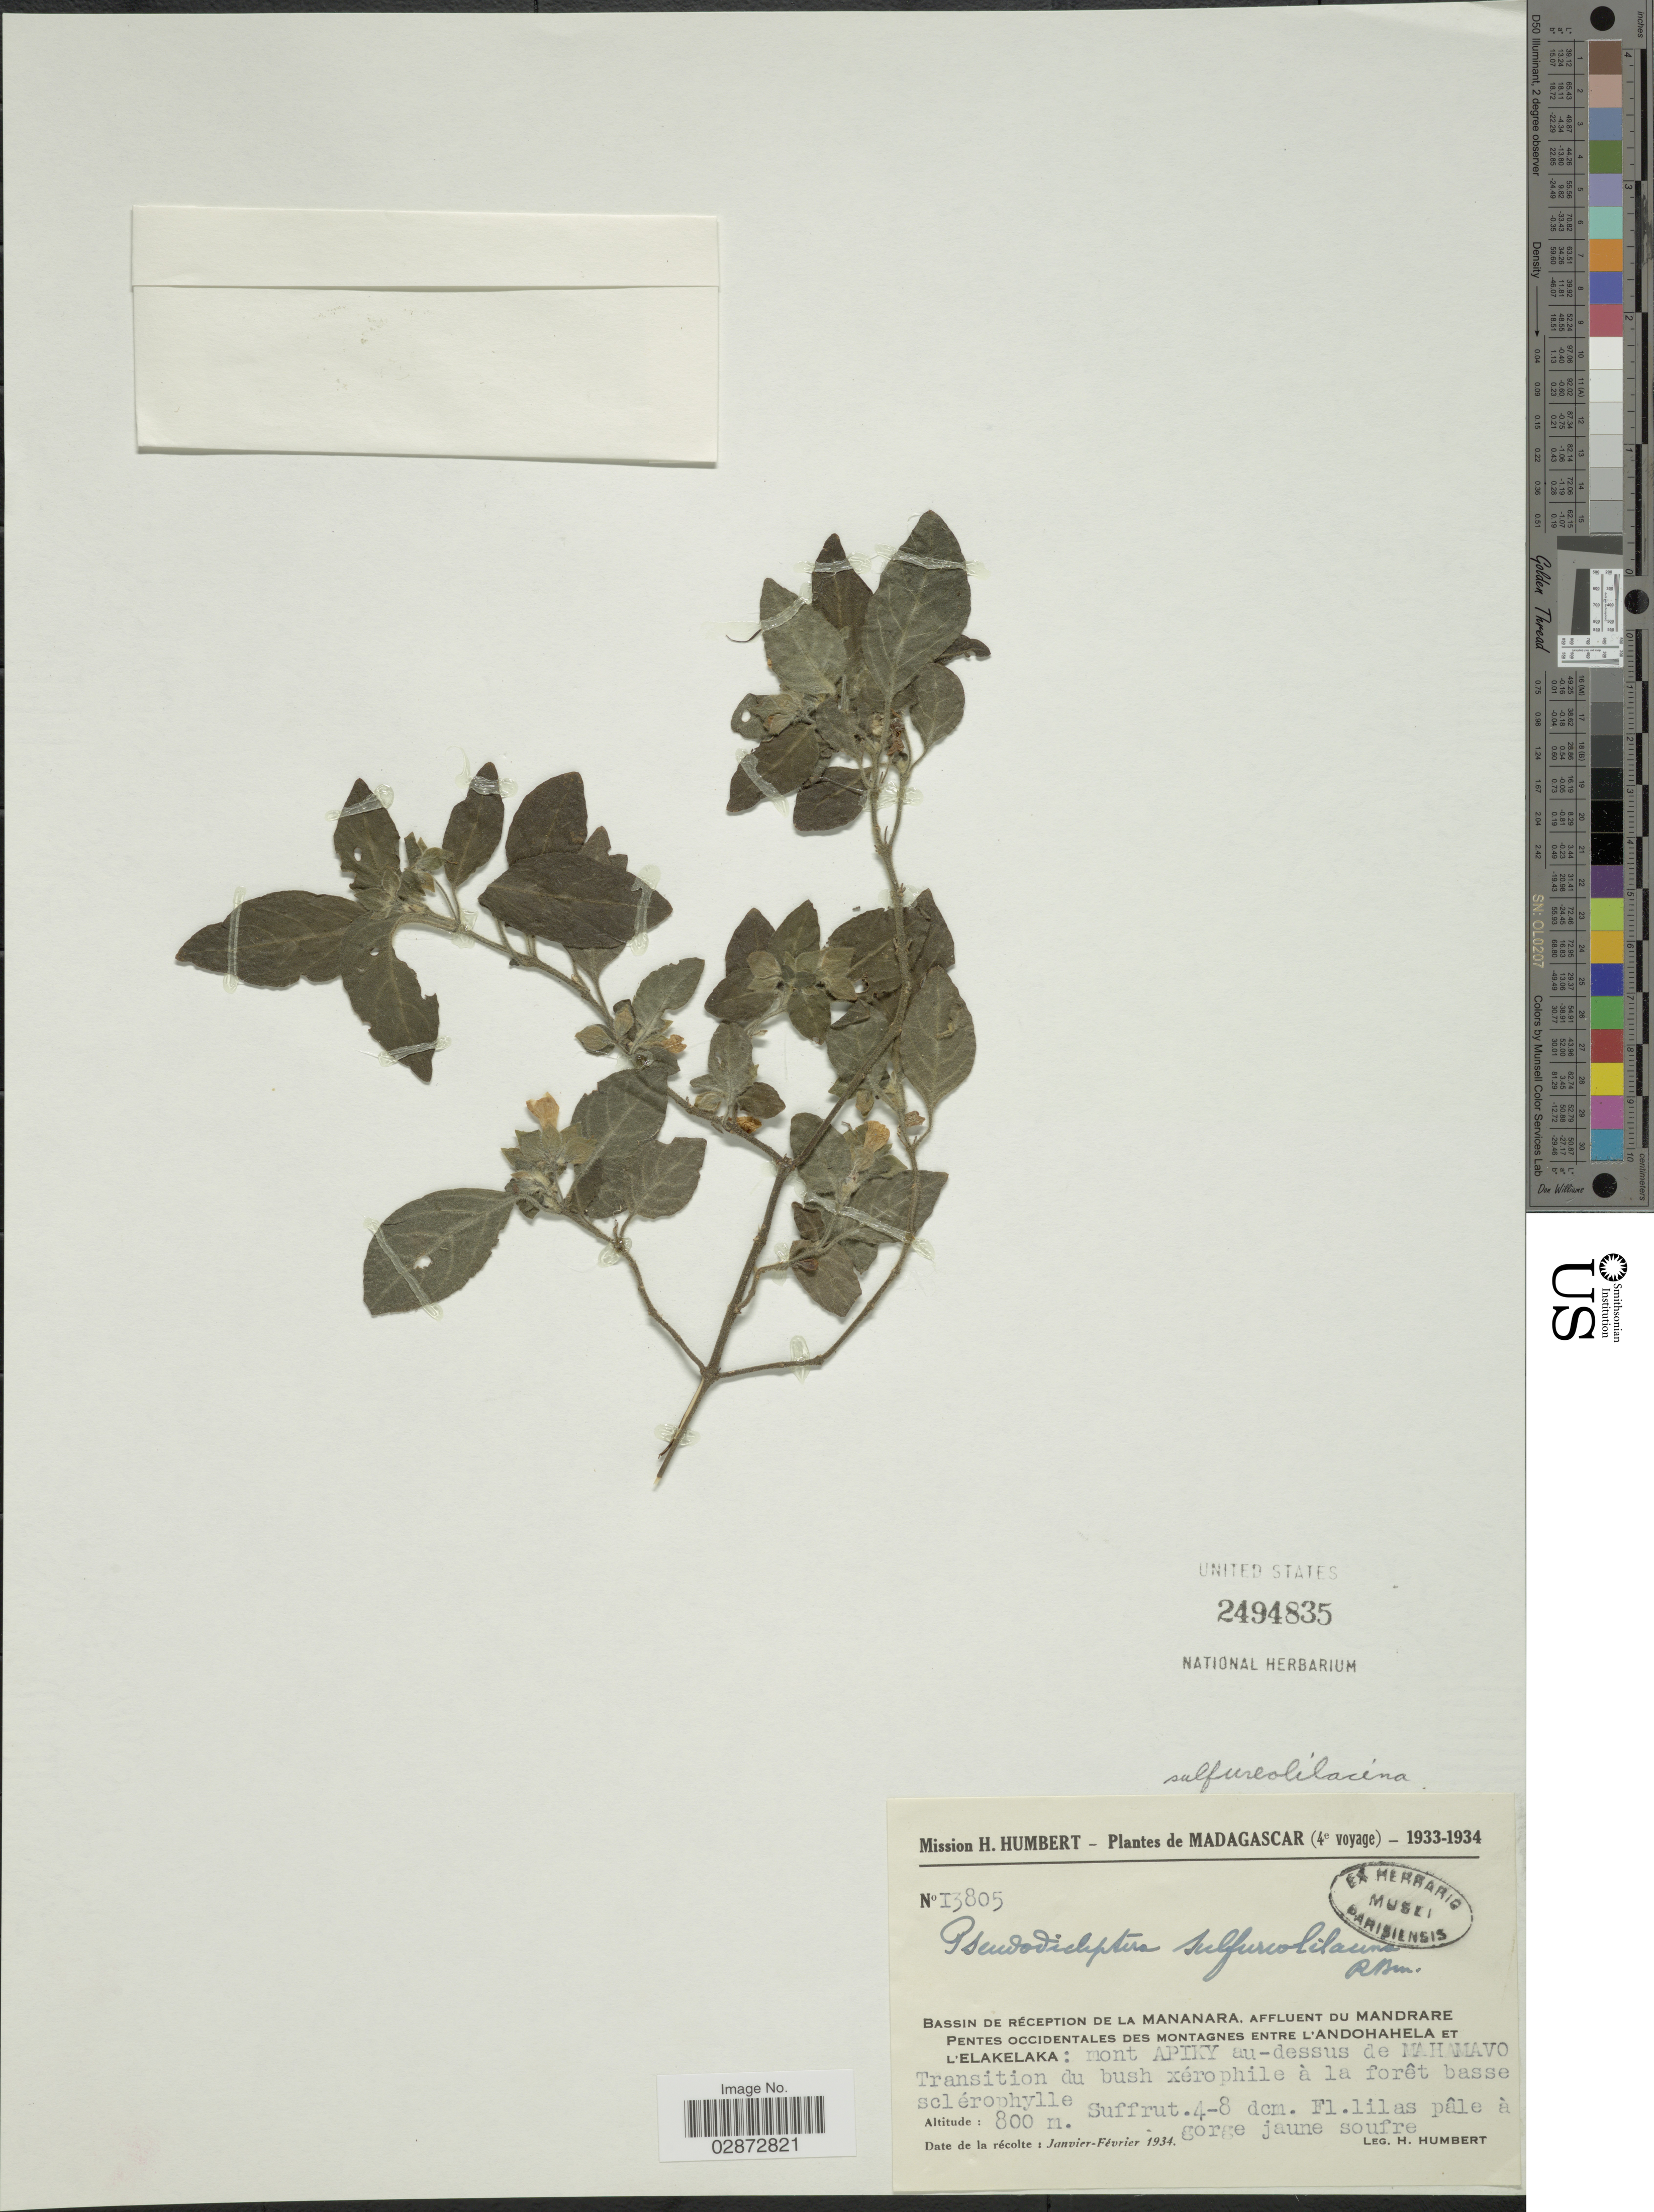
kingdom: Plantae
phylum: Tracheophyta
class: Magnoliopsida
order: Lamiales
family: Acanthaceae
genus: Pseudodicliptera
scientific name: Pseudodicliptera sulfureolilacina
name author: Benoist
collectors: H. Humbert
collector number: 13805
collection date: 1924-01/1934-02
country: Madagascar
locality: Bassin de réception de la Mananara, affluent du Mandrare pentes occidentales des montagnes entre L'Andohahela et l'Elakelaka: mont Apiky au-dessus de Mahamavo.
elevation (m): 800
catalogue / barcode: US 2494835